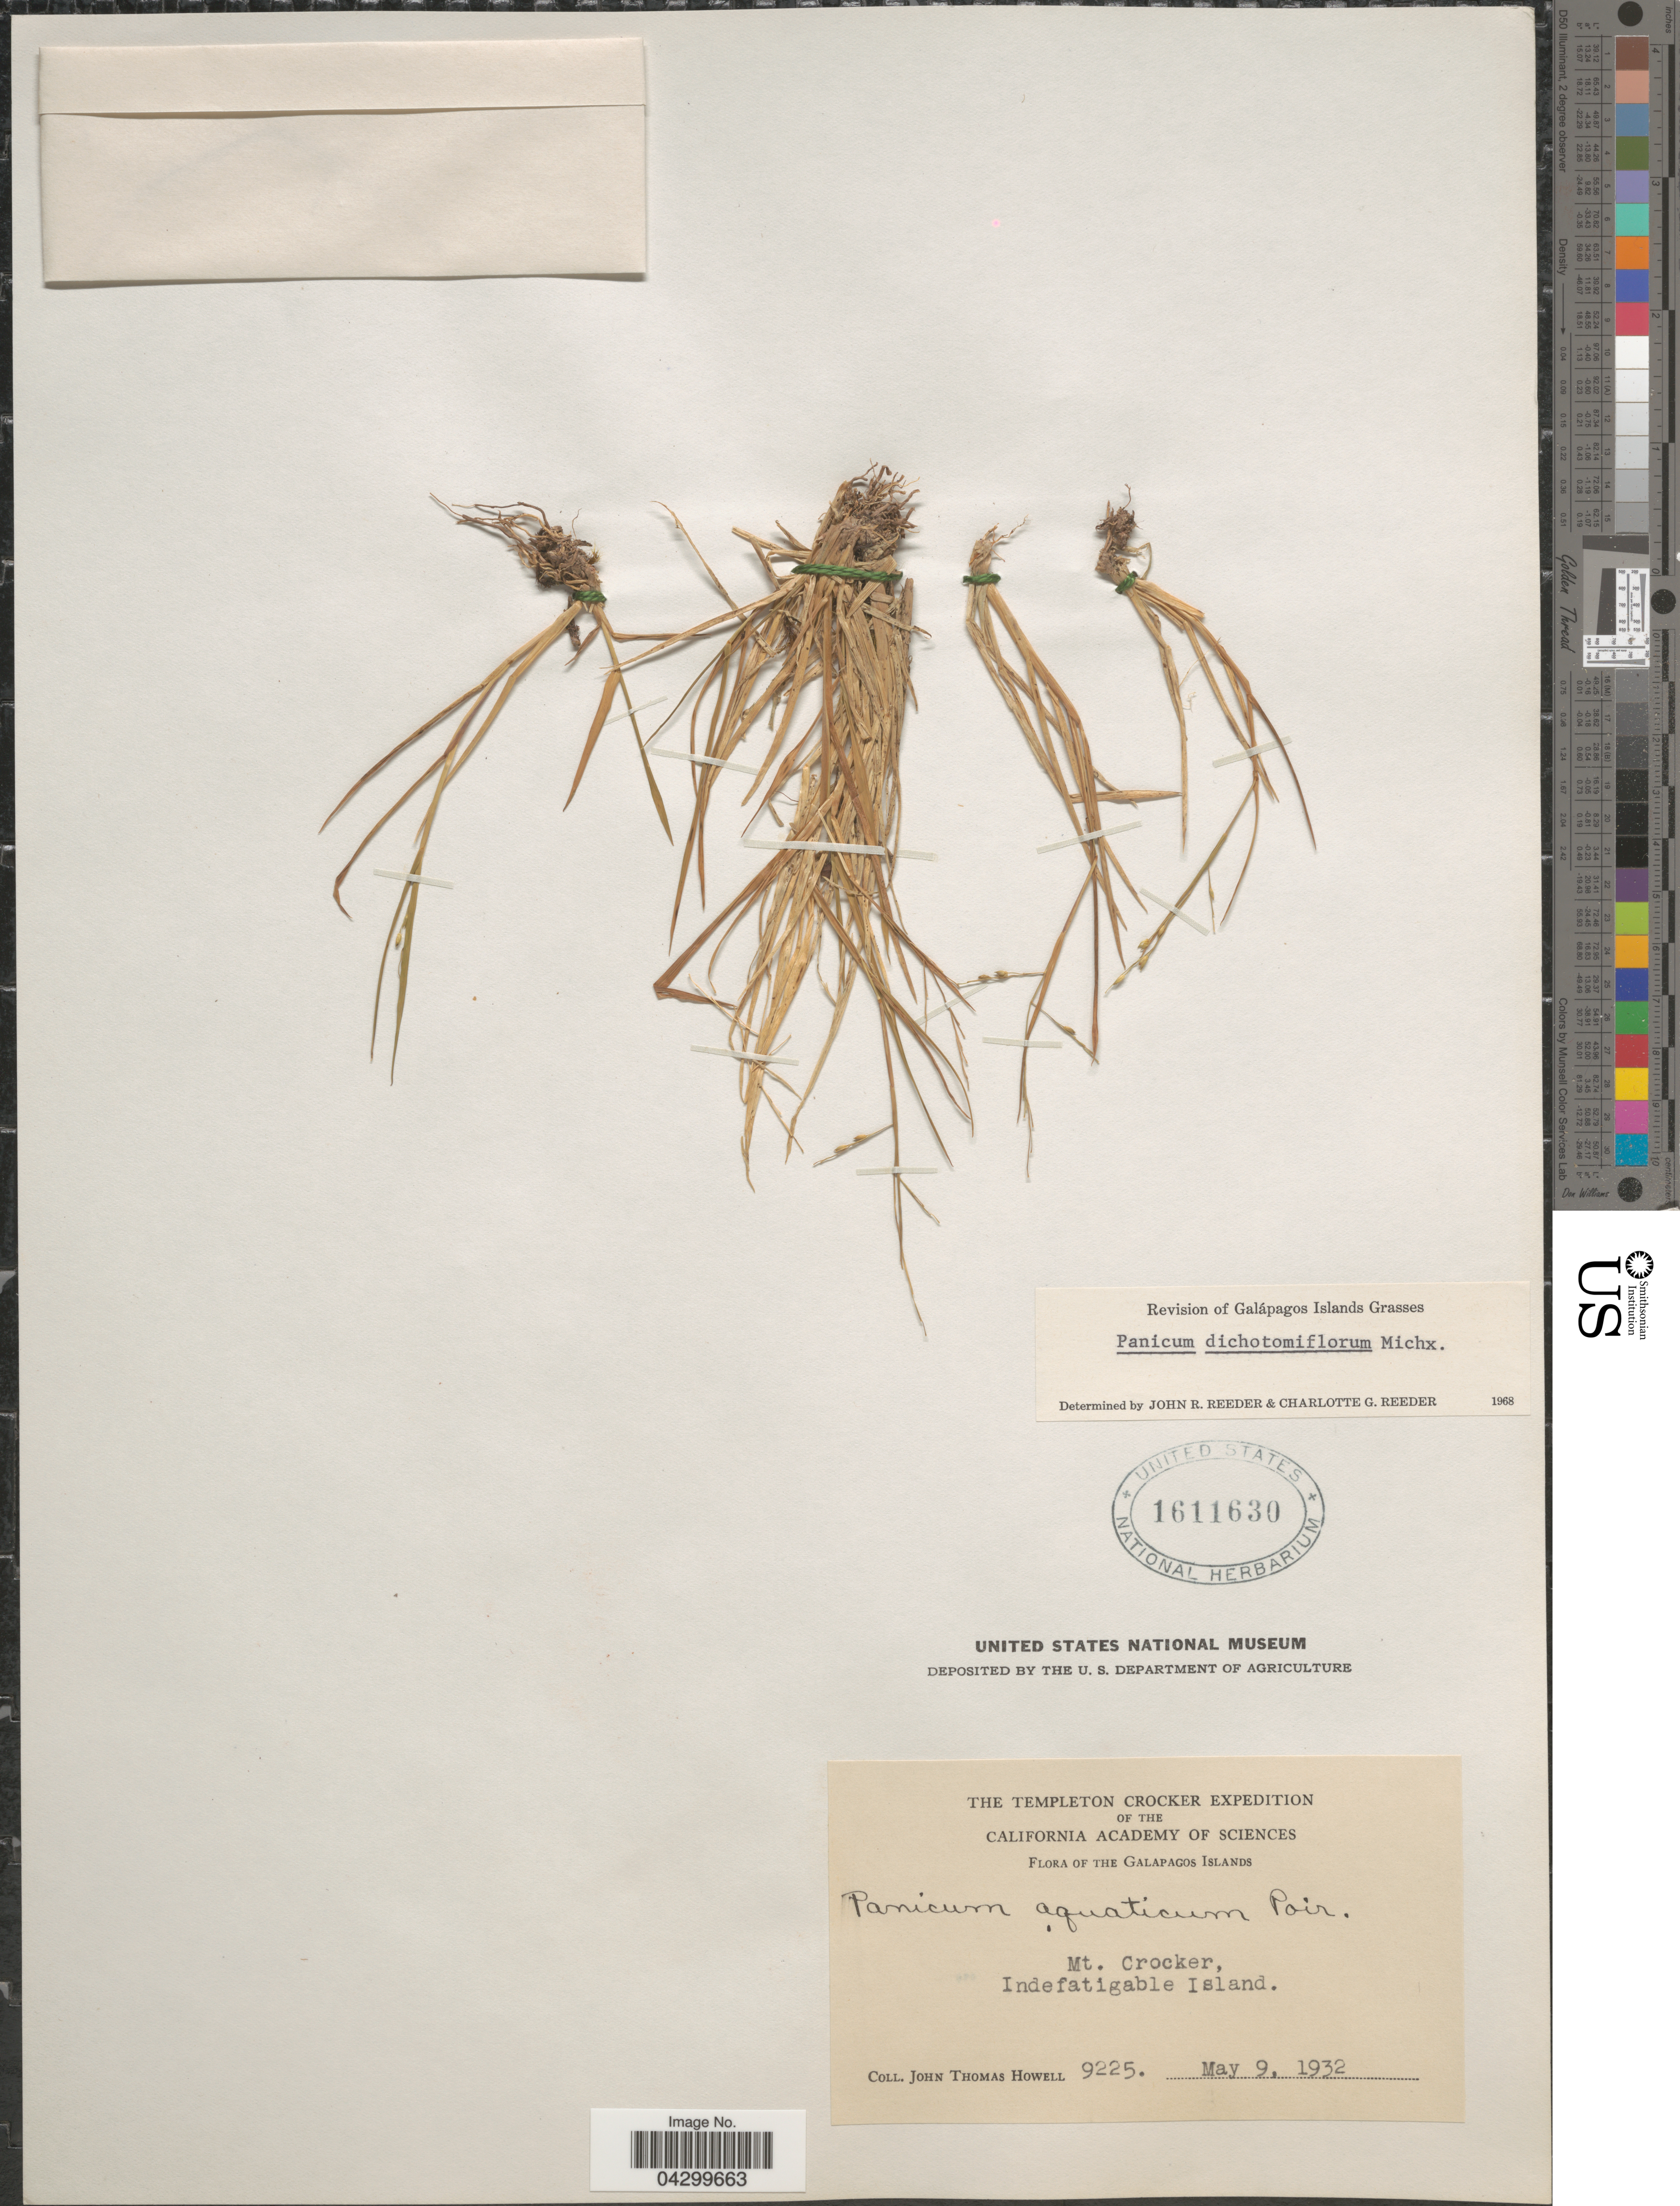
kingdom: Plantae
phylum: Tracheophyta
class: Liliopsida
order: Poales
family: Poaceae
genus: Panicum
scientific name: Panicum dichotomiflorum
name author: Michx.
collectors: J. T. Howell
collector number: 9225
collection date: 1932-05-09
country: Ecuador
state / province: Colón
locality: The Templeton Crocker Expedition. The Galapagos Islands. Mt. Crocker, Indefatigable Island.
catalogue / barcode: US 1611630